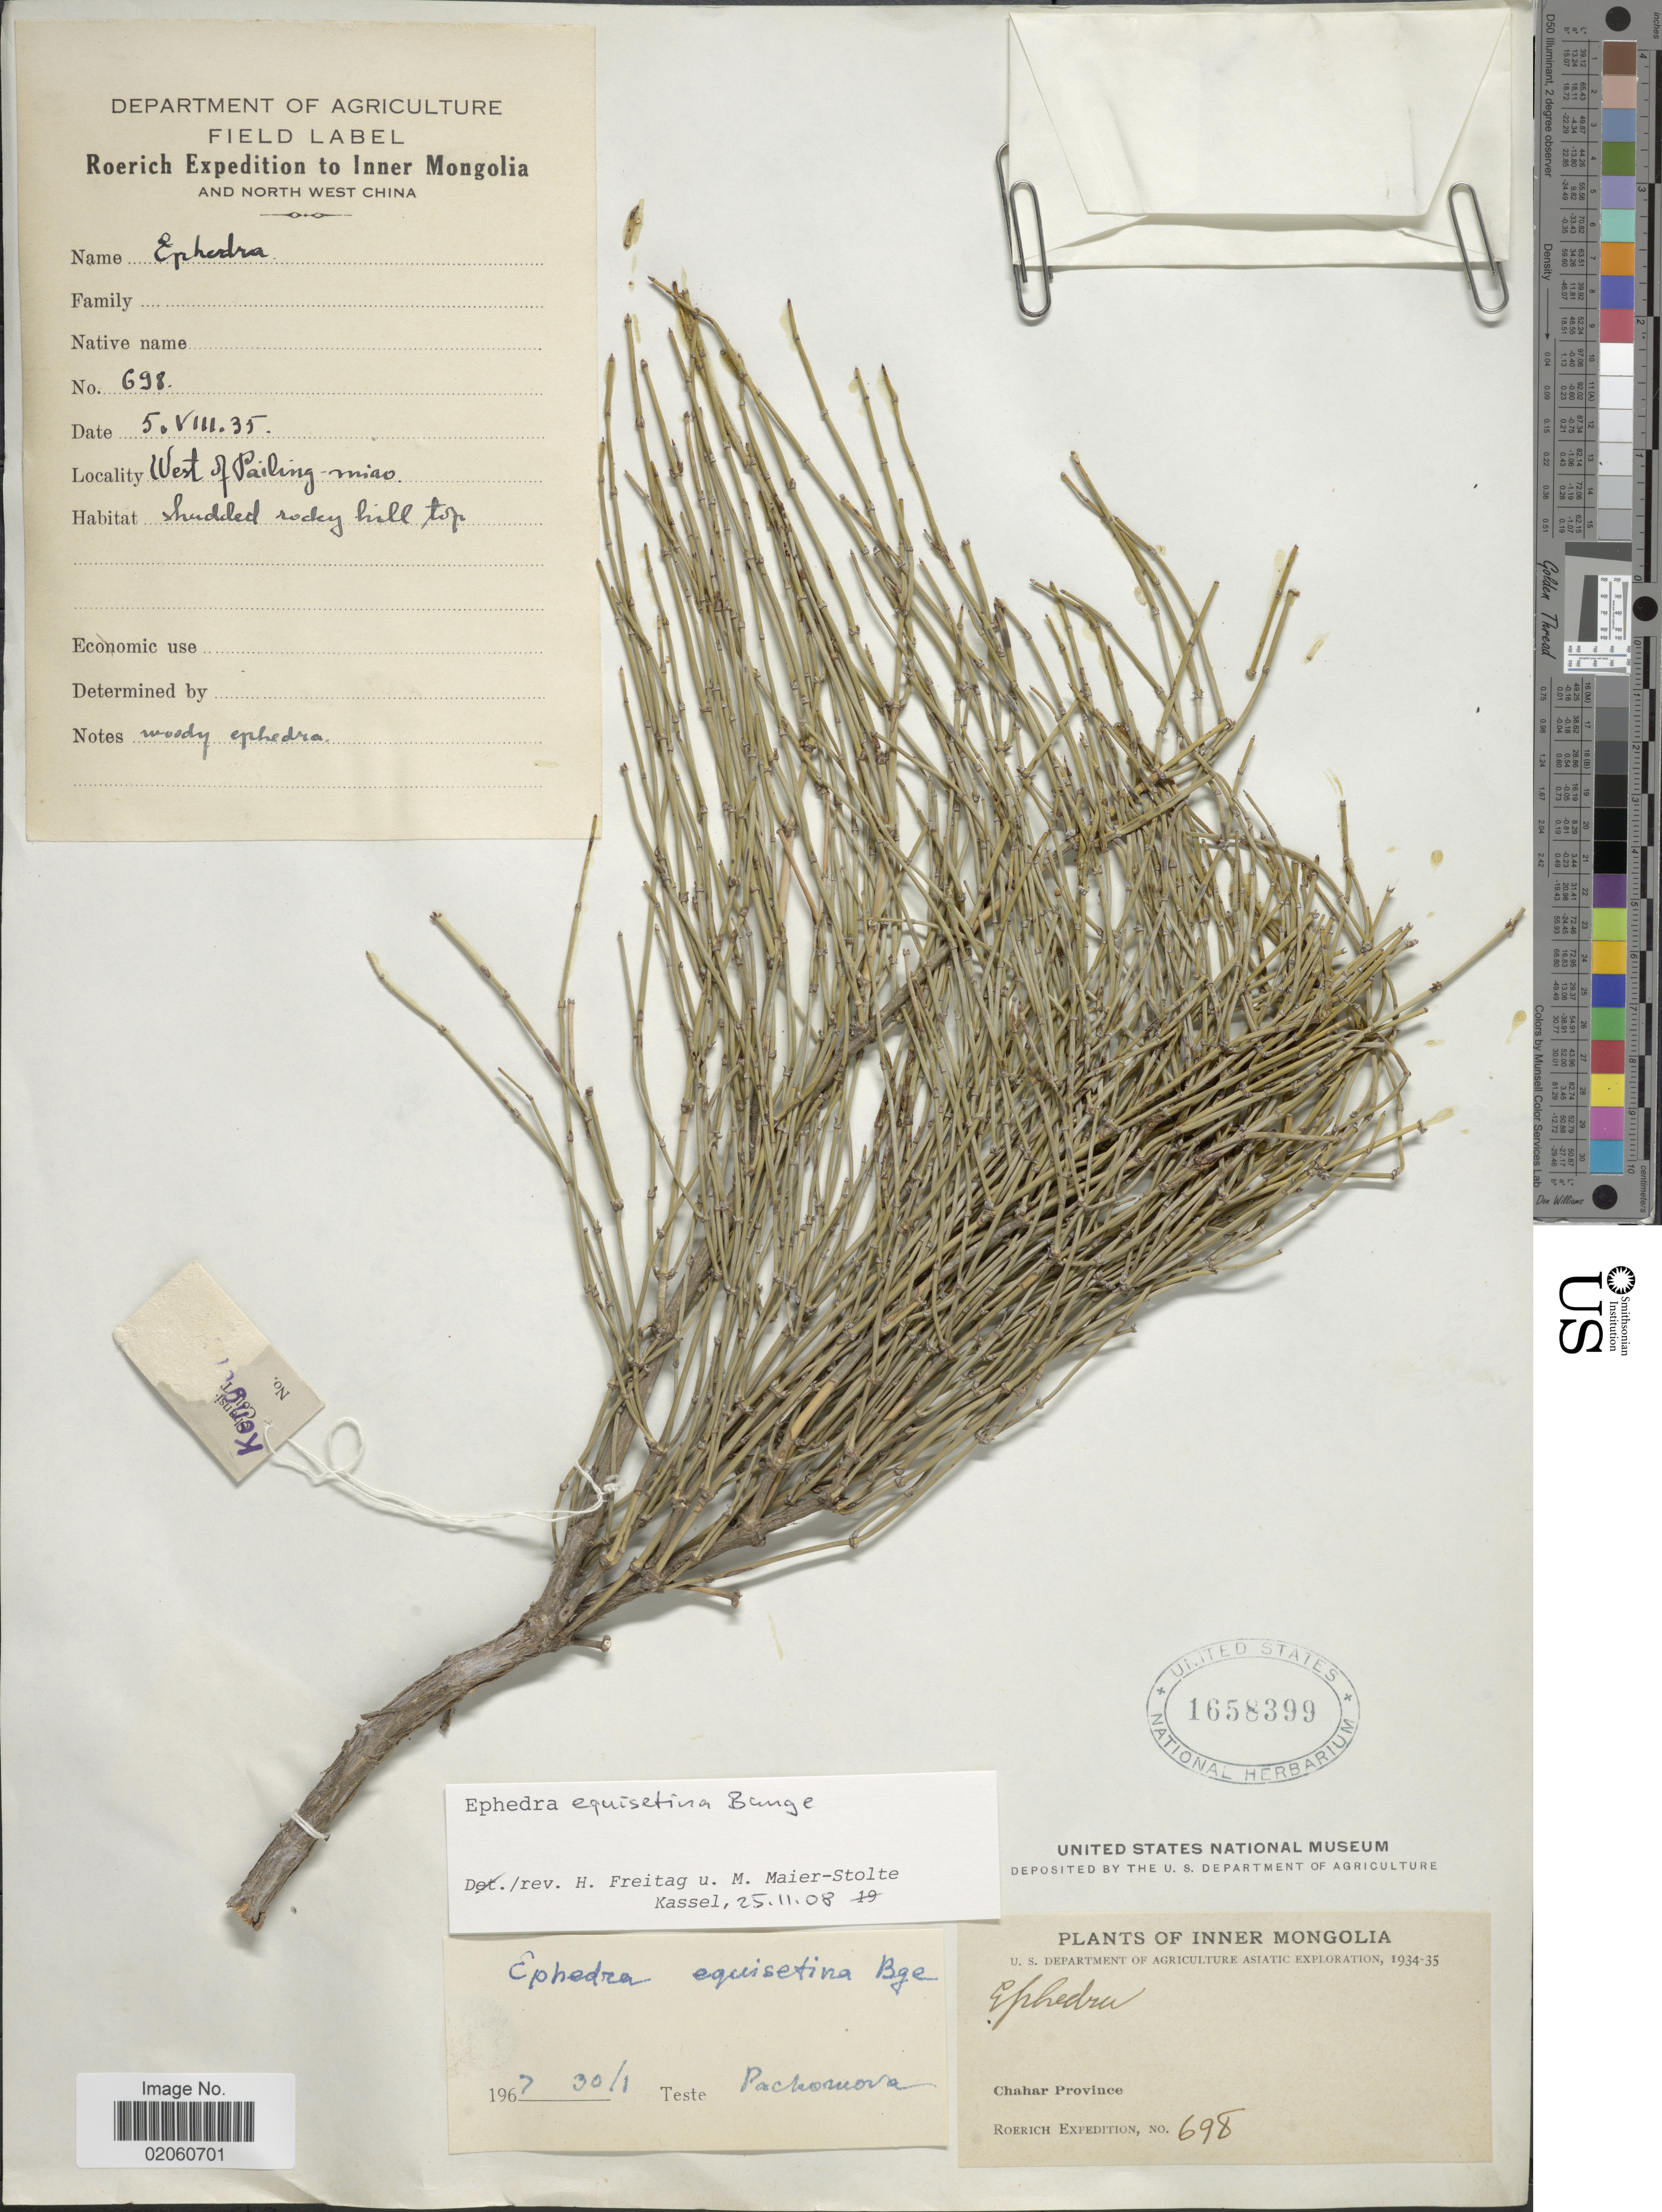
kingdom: Plantae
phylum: Tracheophyta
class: Gnetopsida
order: Ephedrales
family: Ephedraceae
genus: Ephedra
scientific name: Ephedra equisetina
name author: Bunge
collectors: Roerich Expedition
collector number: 698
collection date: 1935-08-05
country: China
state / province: Nei Monggol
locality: Inner Mongolia, Chahar Province, West of Pailing miao, Inner Monolia and North West China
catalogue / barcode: US 1658399